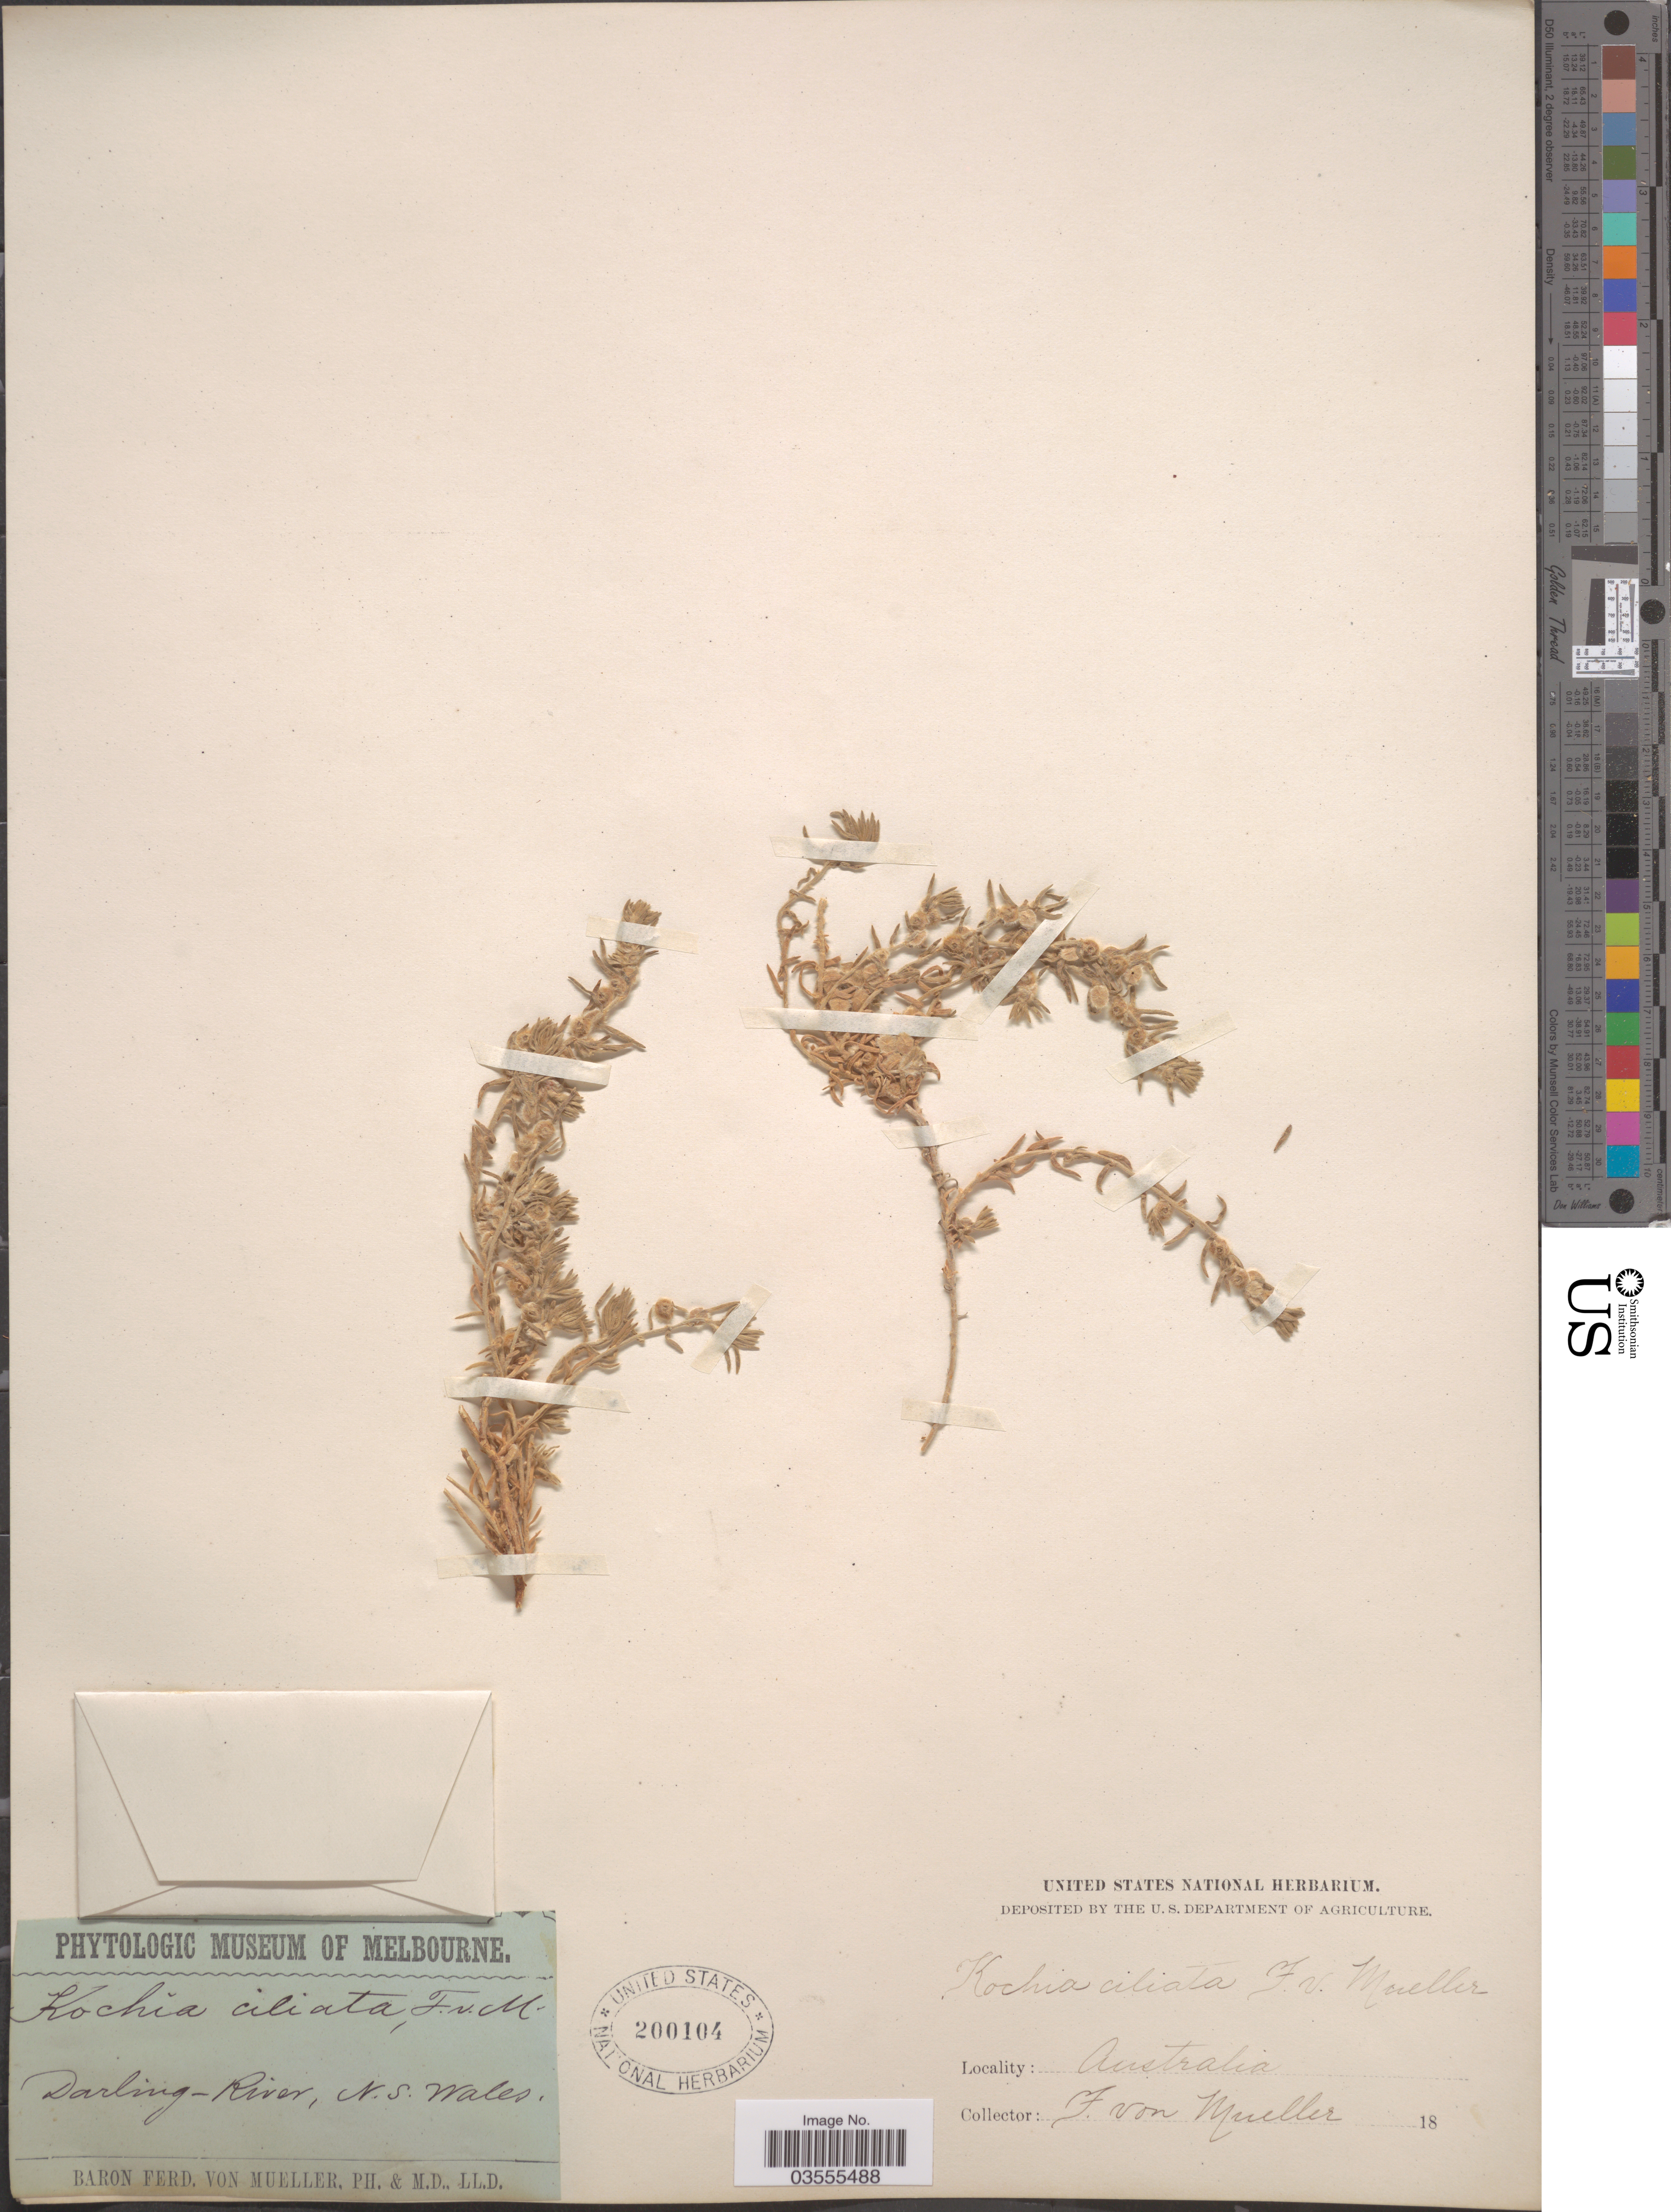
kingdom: Plantae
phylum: Tracheophyta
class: Magnoliopsida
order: Caryophyllales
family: Amaranthaceae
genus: Maireana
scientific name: Maireana coronata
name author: (J.M. Black) Paul G. Wilson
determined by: Strong, Mark T., (BOT), Smithsonian Institution - National Museum of Natural History (UNITED STATES)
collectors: F. Mueller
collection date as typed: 18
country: Australia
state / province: New South Wales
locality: Darling-River.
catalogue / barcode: US 200104